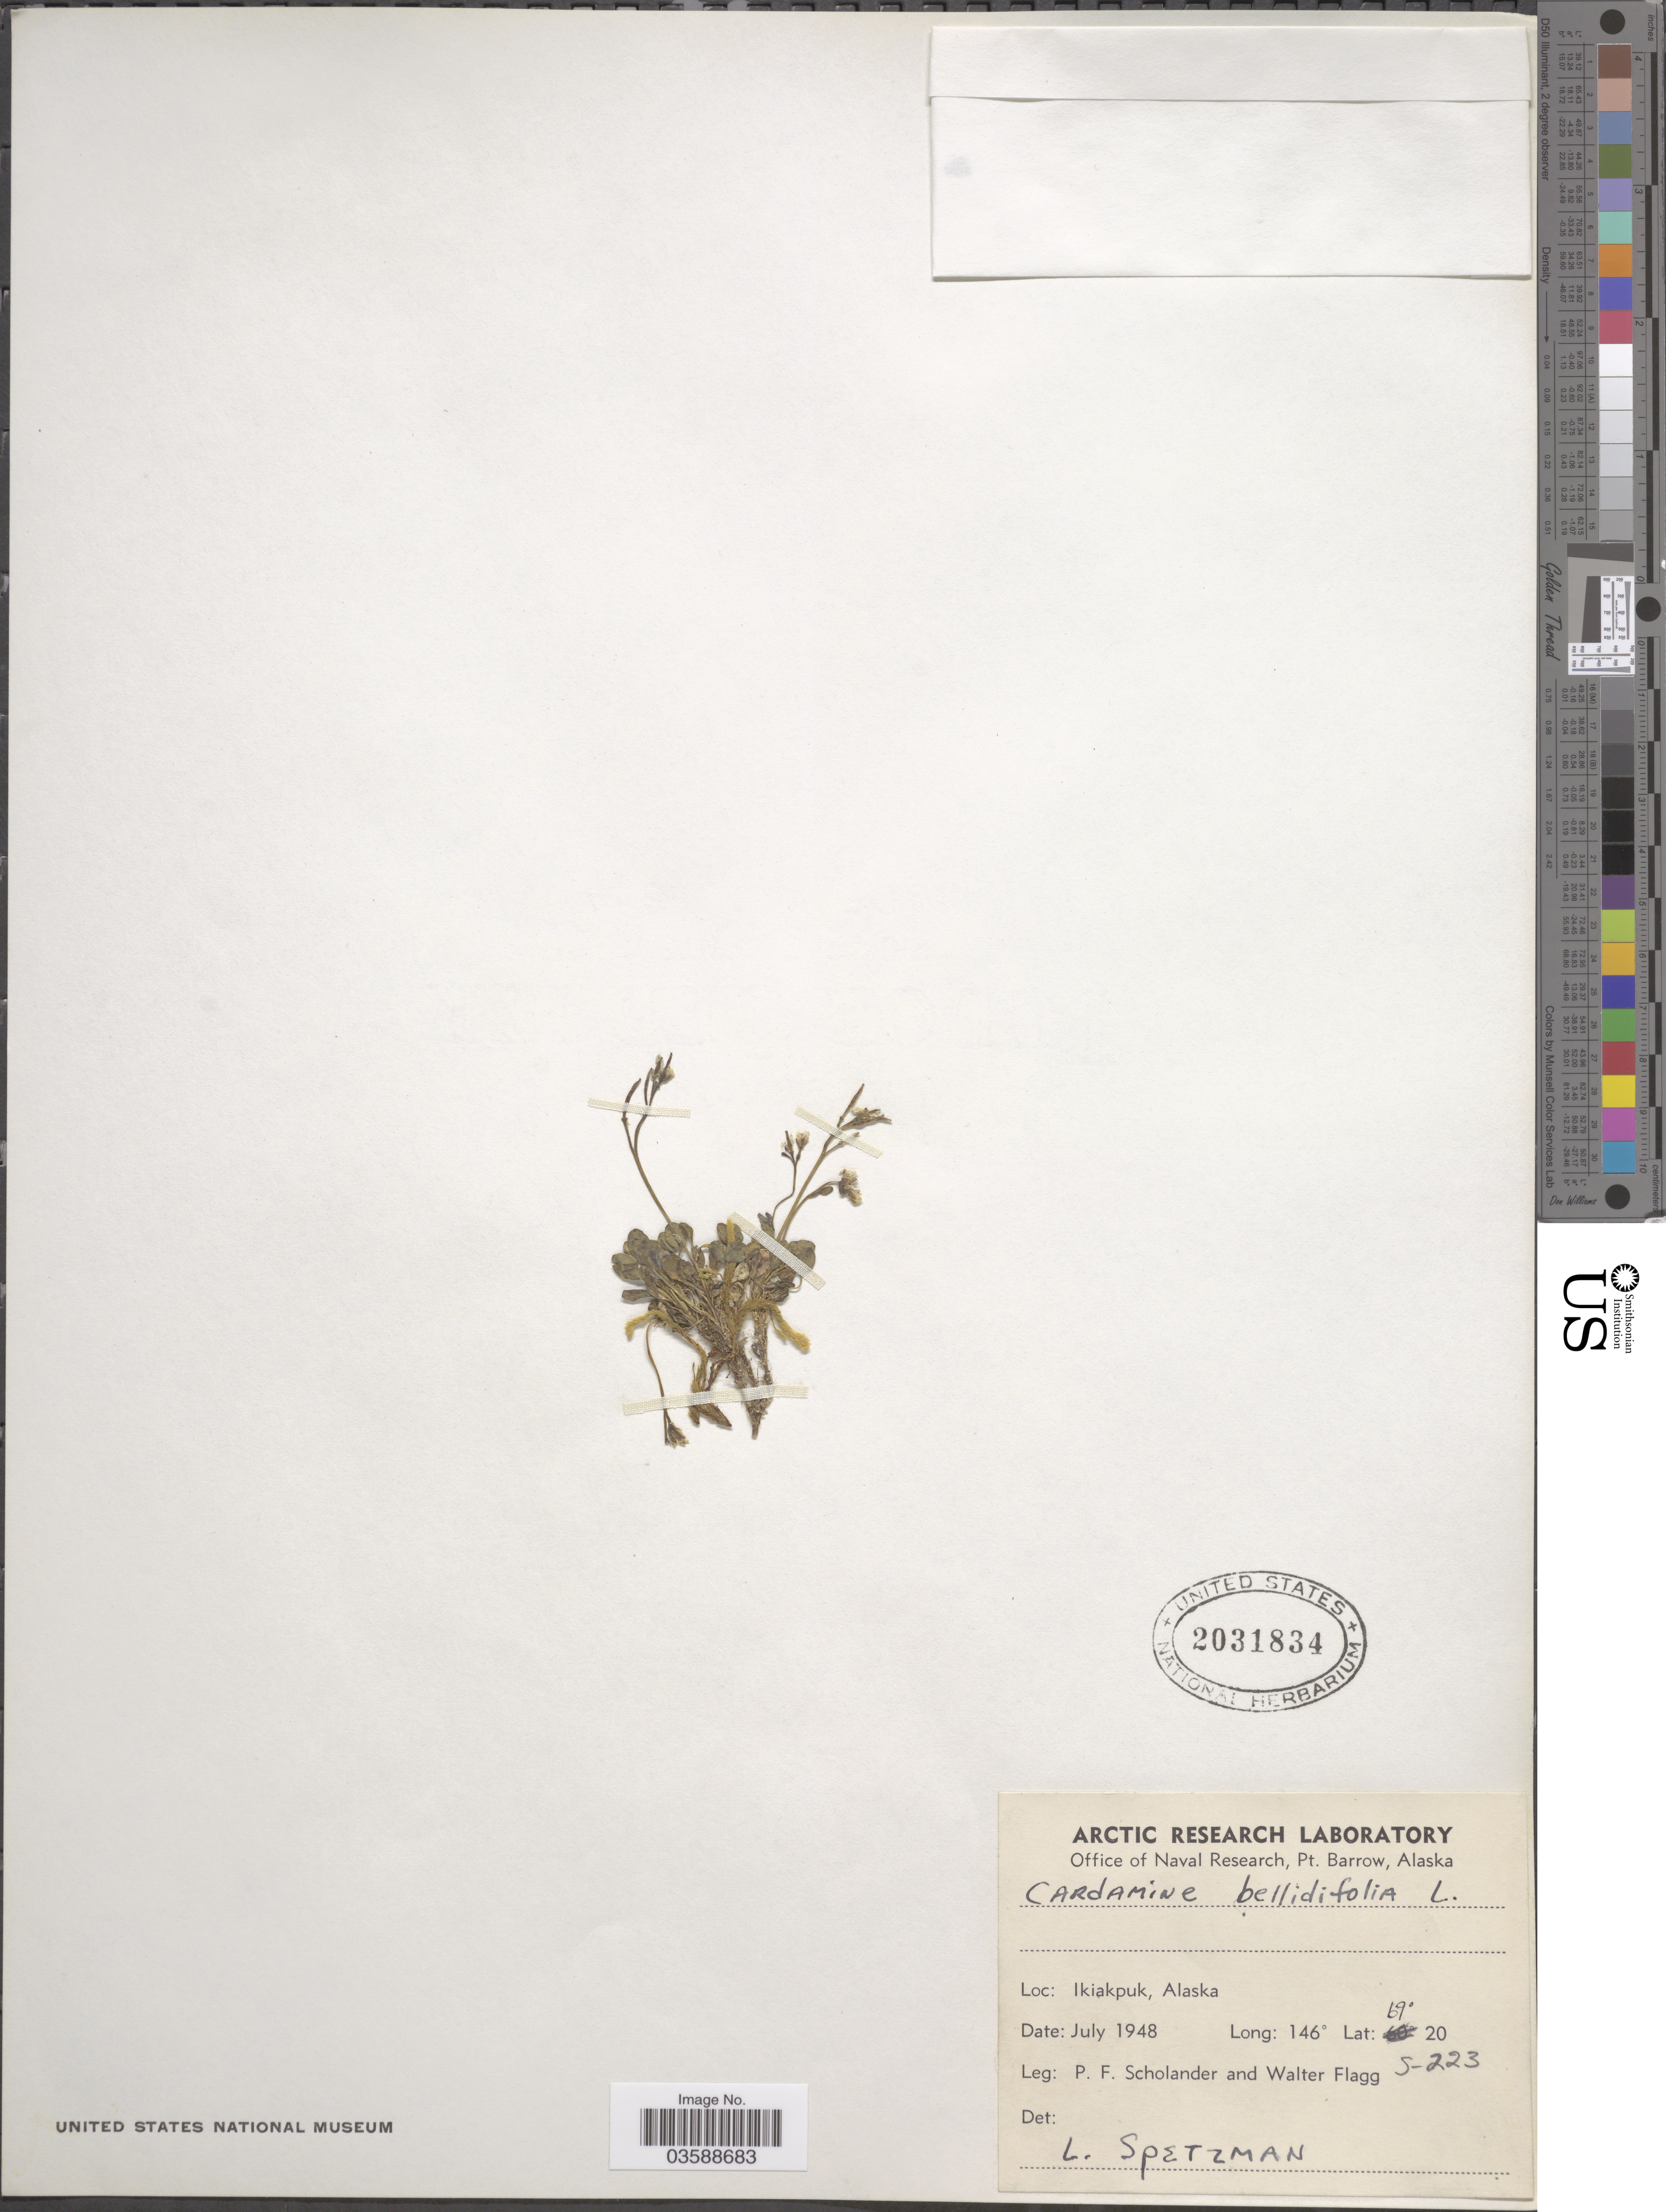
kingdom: Plantae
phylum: Tracheophyta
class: Magnoliopsida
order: Brassicales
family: Brassicaceae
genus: Cardamine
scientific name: Cardamine bellidifolia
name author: L.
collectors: P. Scholander & W. Flagg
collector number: S-223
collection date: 1948-07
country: United States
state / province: Alaska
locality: Ikiakpuk.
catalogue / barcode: US 2031834